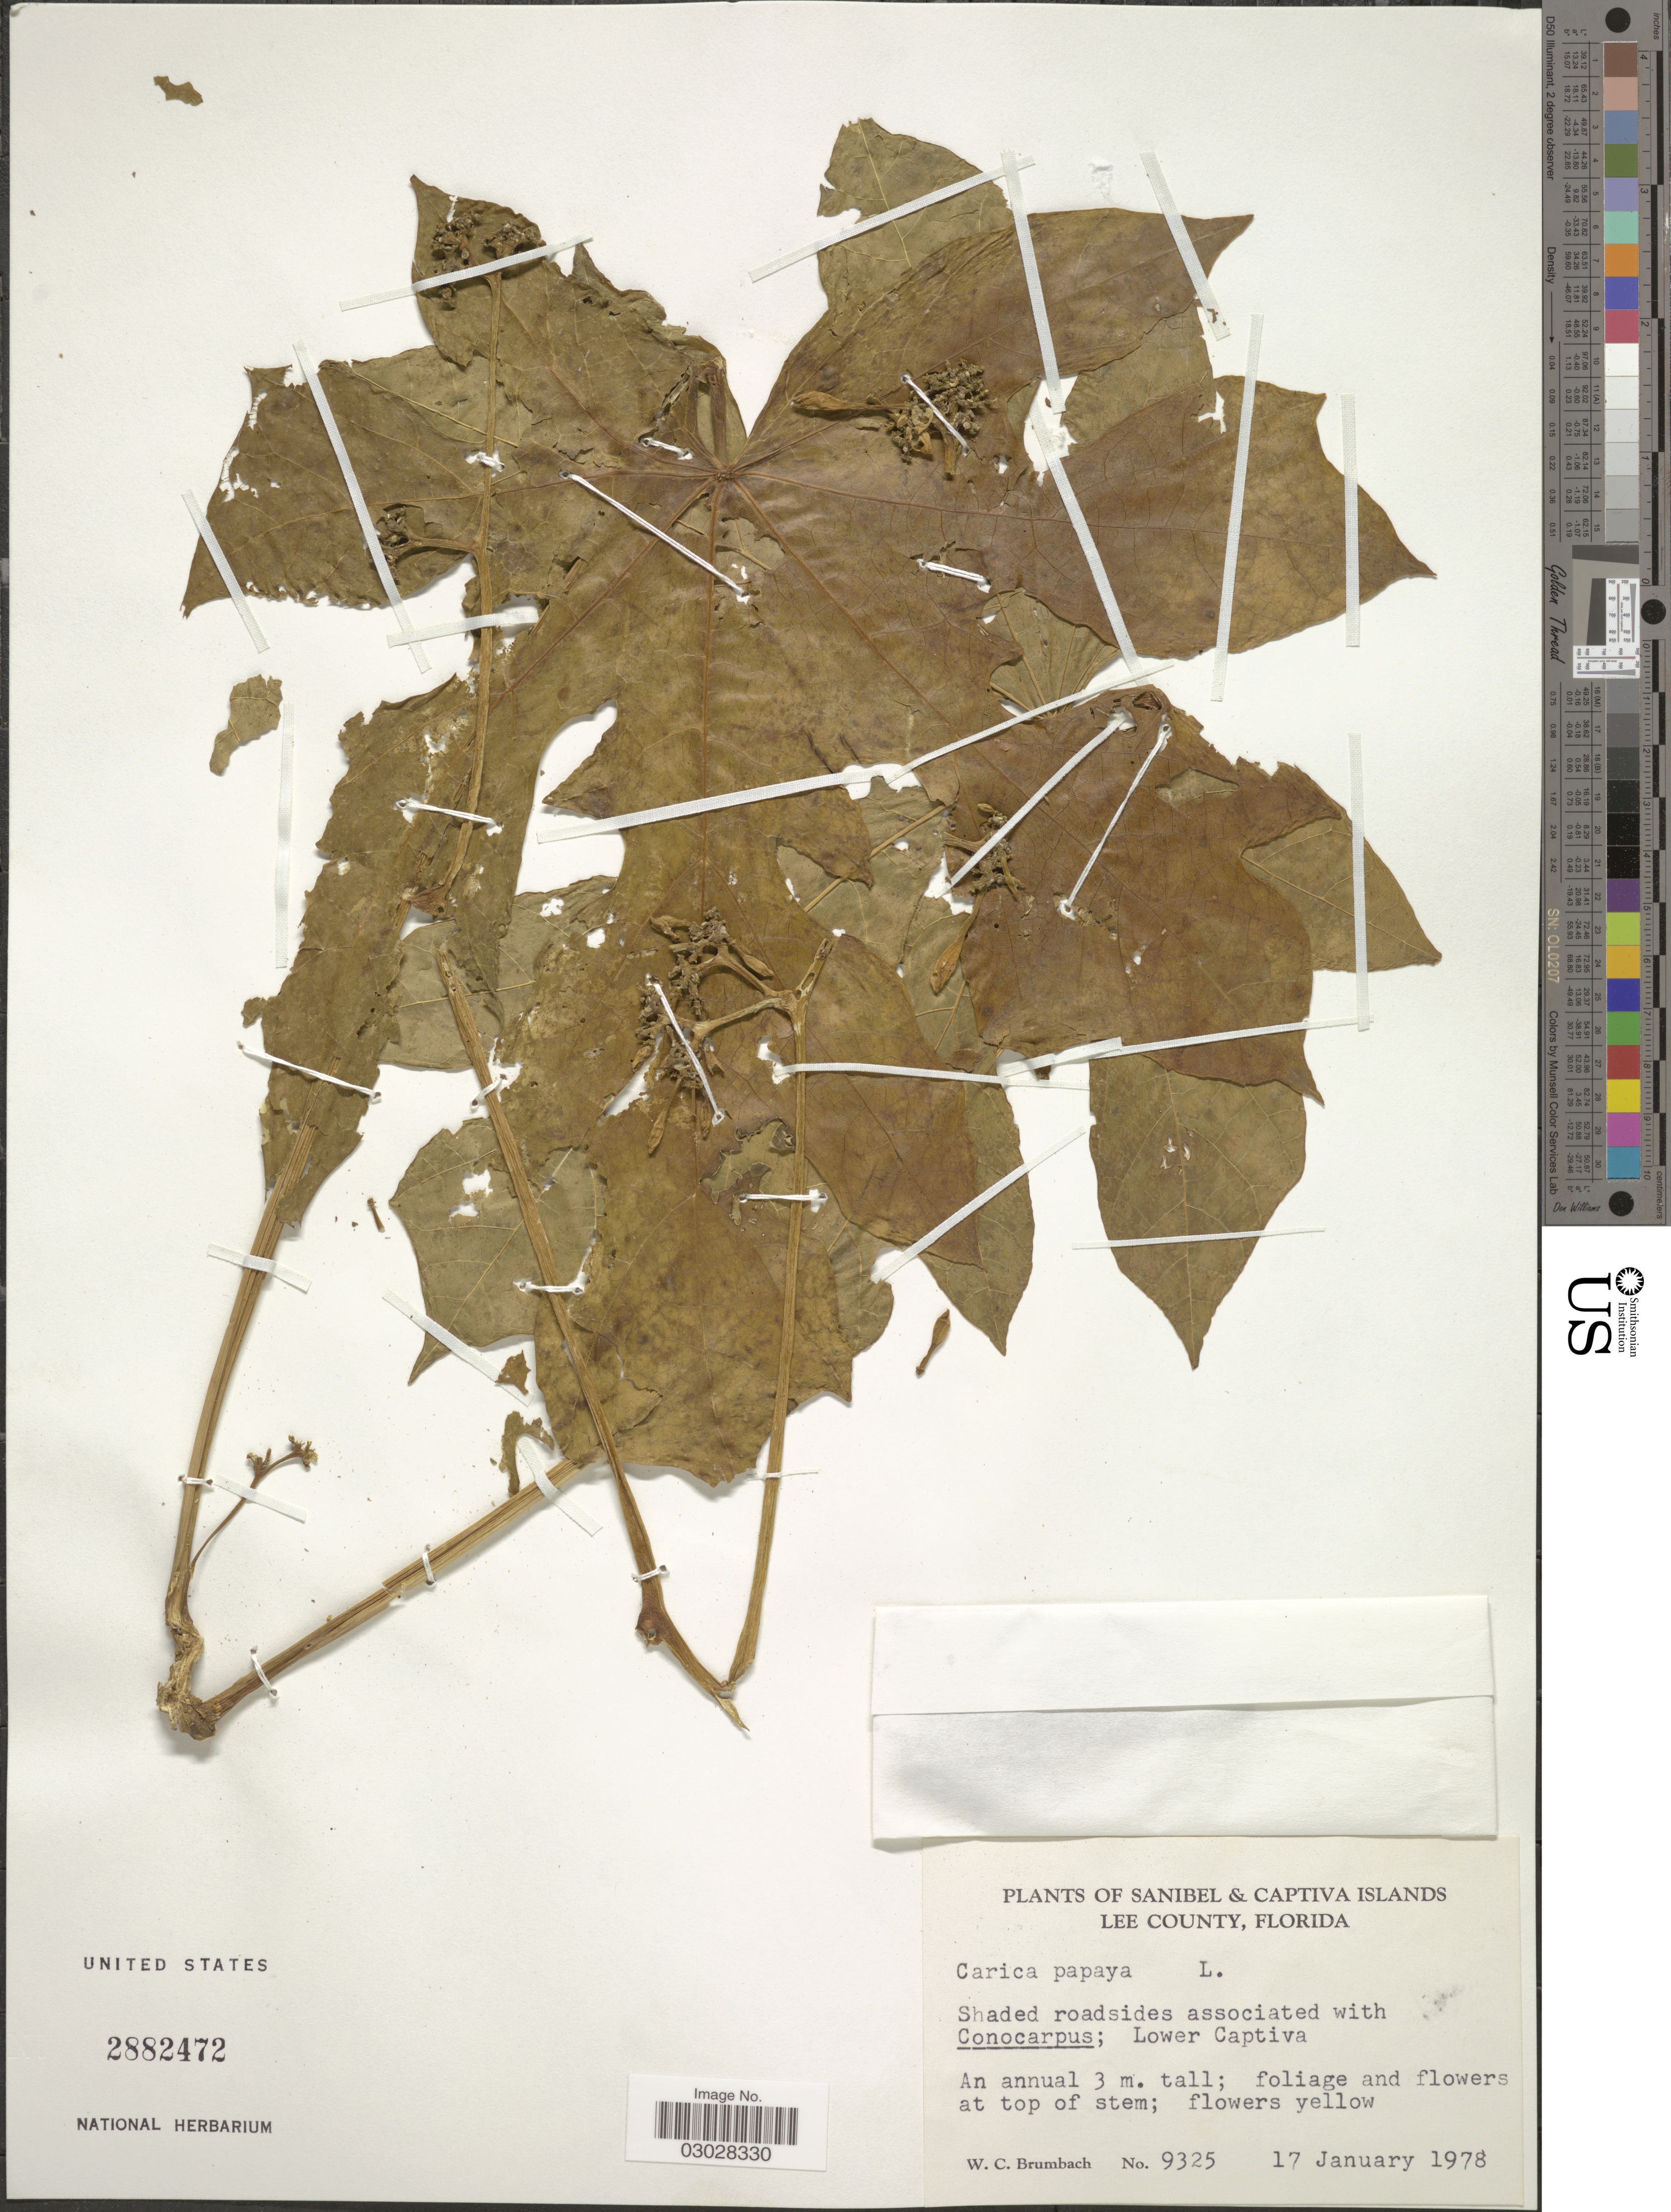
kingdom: Plantae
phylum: Tracheophyta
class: Magnoliopsida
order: Brassicales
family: Caricaceae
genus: Carica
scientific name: Carica papaya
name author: L.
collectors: W. C. Brumbach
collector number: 9325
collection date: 1978-01-17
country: United States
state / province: Florida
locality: Captiva Island. Lee County. Lower Captiva.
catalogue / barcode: US 2882472